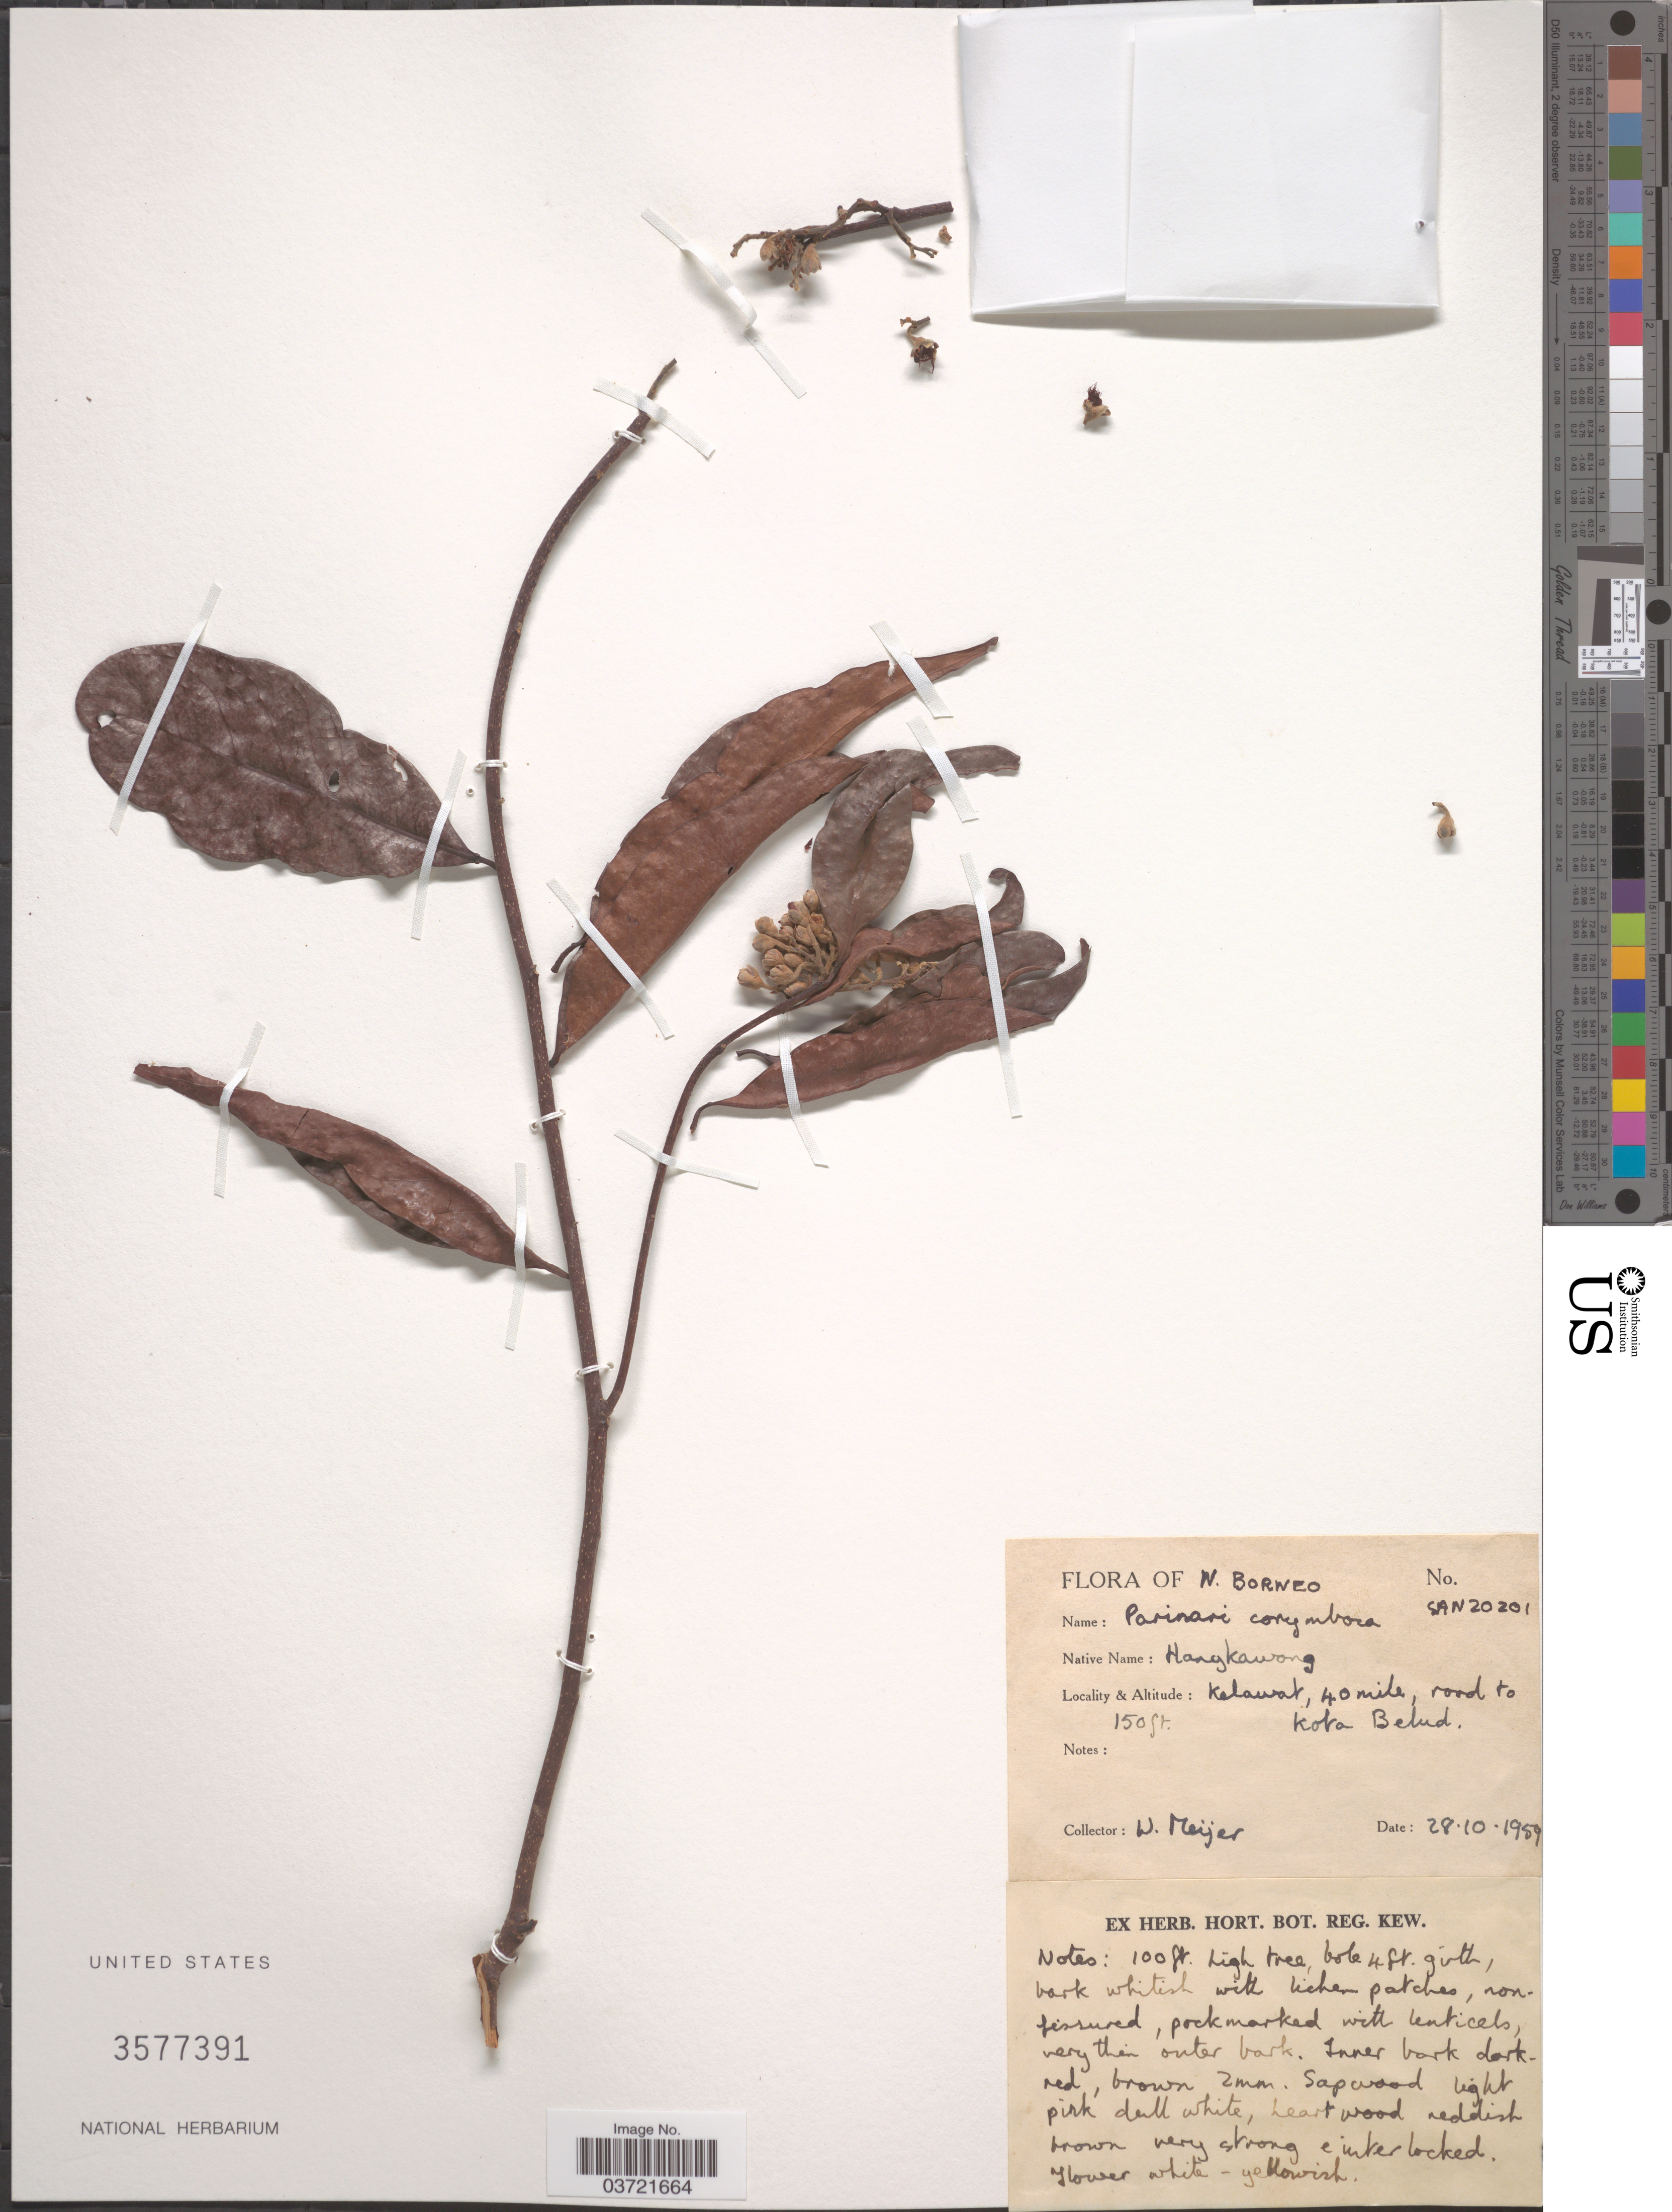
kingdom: Plantae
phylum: Tracheophyta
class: Magnoliopsida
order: Malpighiales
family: Chrysobalanaceae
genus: Parinari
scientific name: Parinari corymbosa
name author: (Blume) Miq.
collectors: W. Meijer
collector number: SAN20201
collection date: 1959-10-28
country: Malaysia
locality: N. Borneo. Kelawat [interpreted], 40 mile, road to Kota Belud.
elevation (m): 46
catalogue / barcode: US 3577391